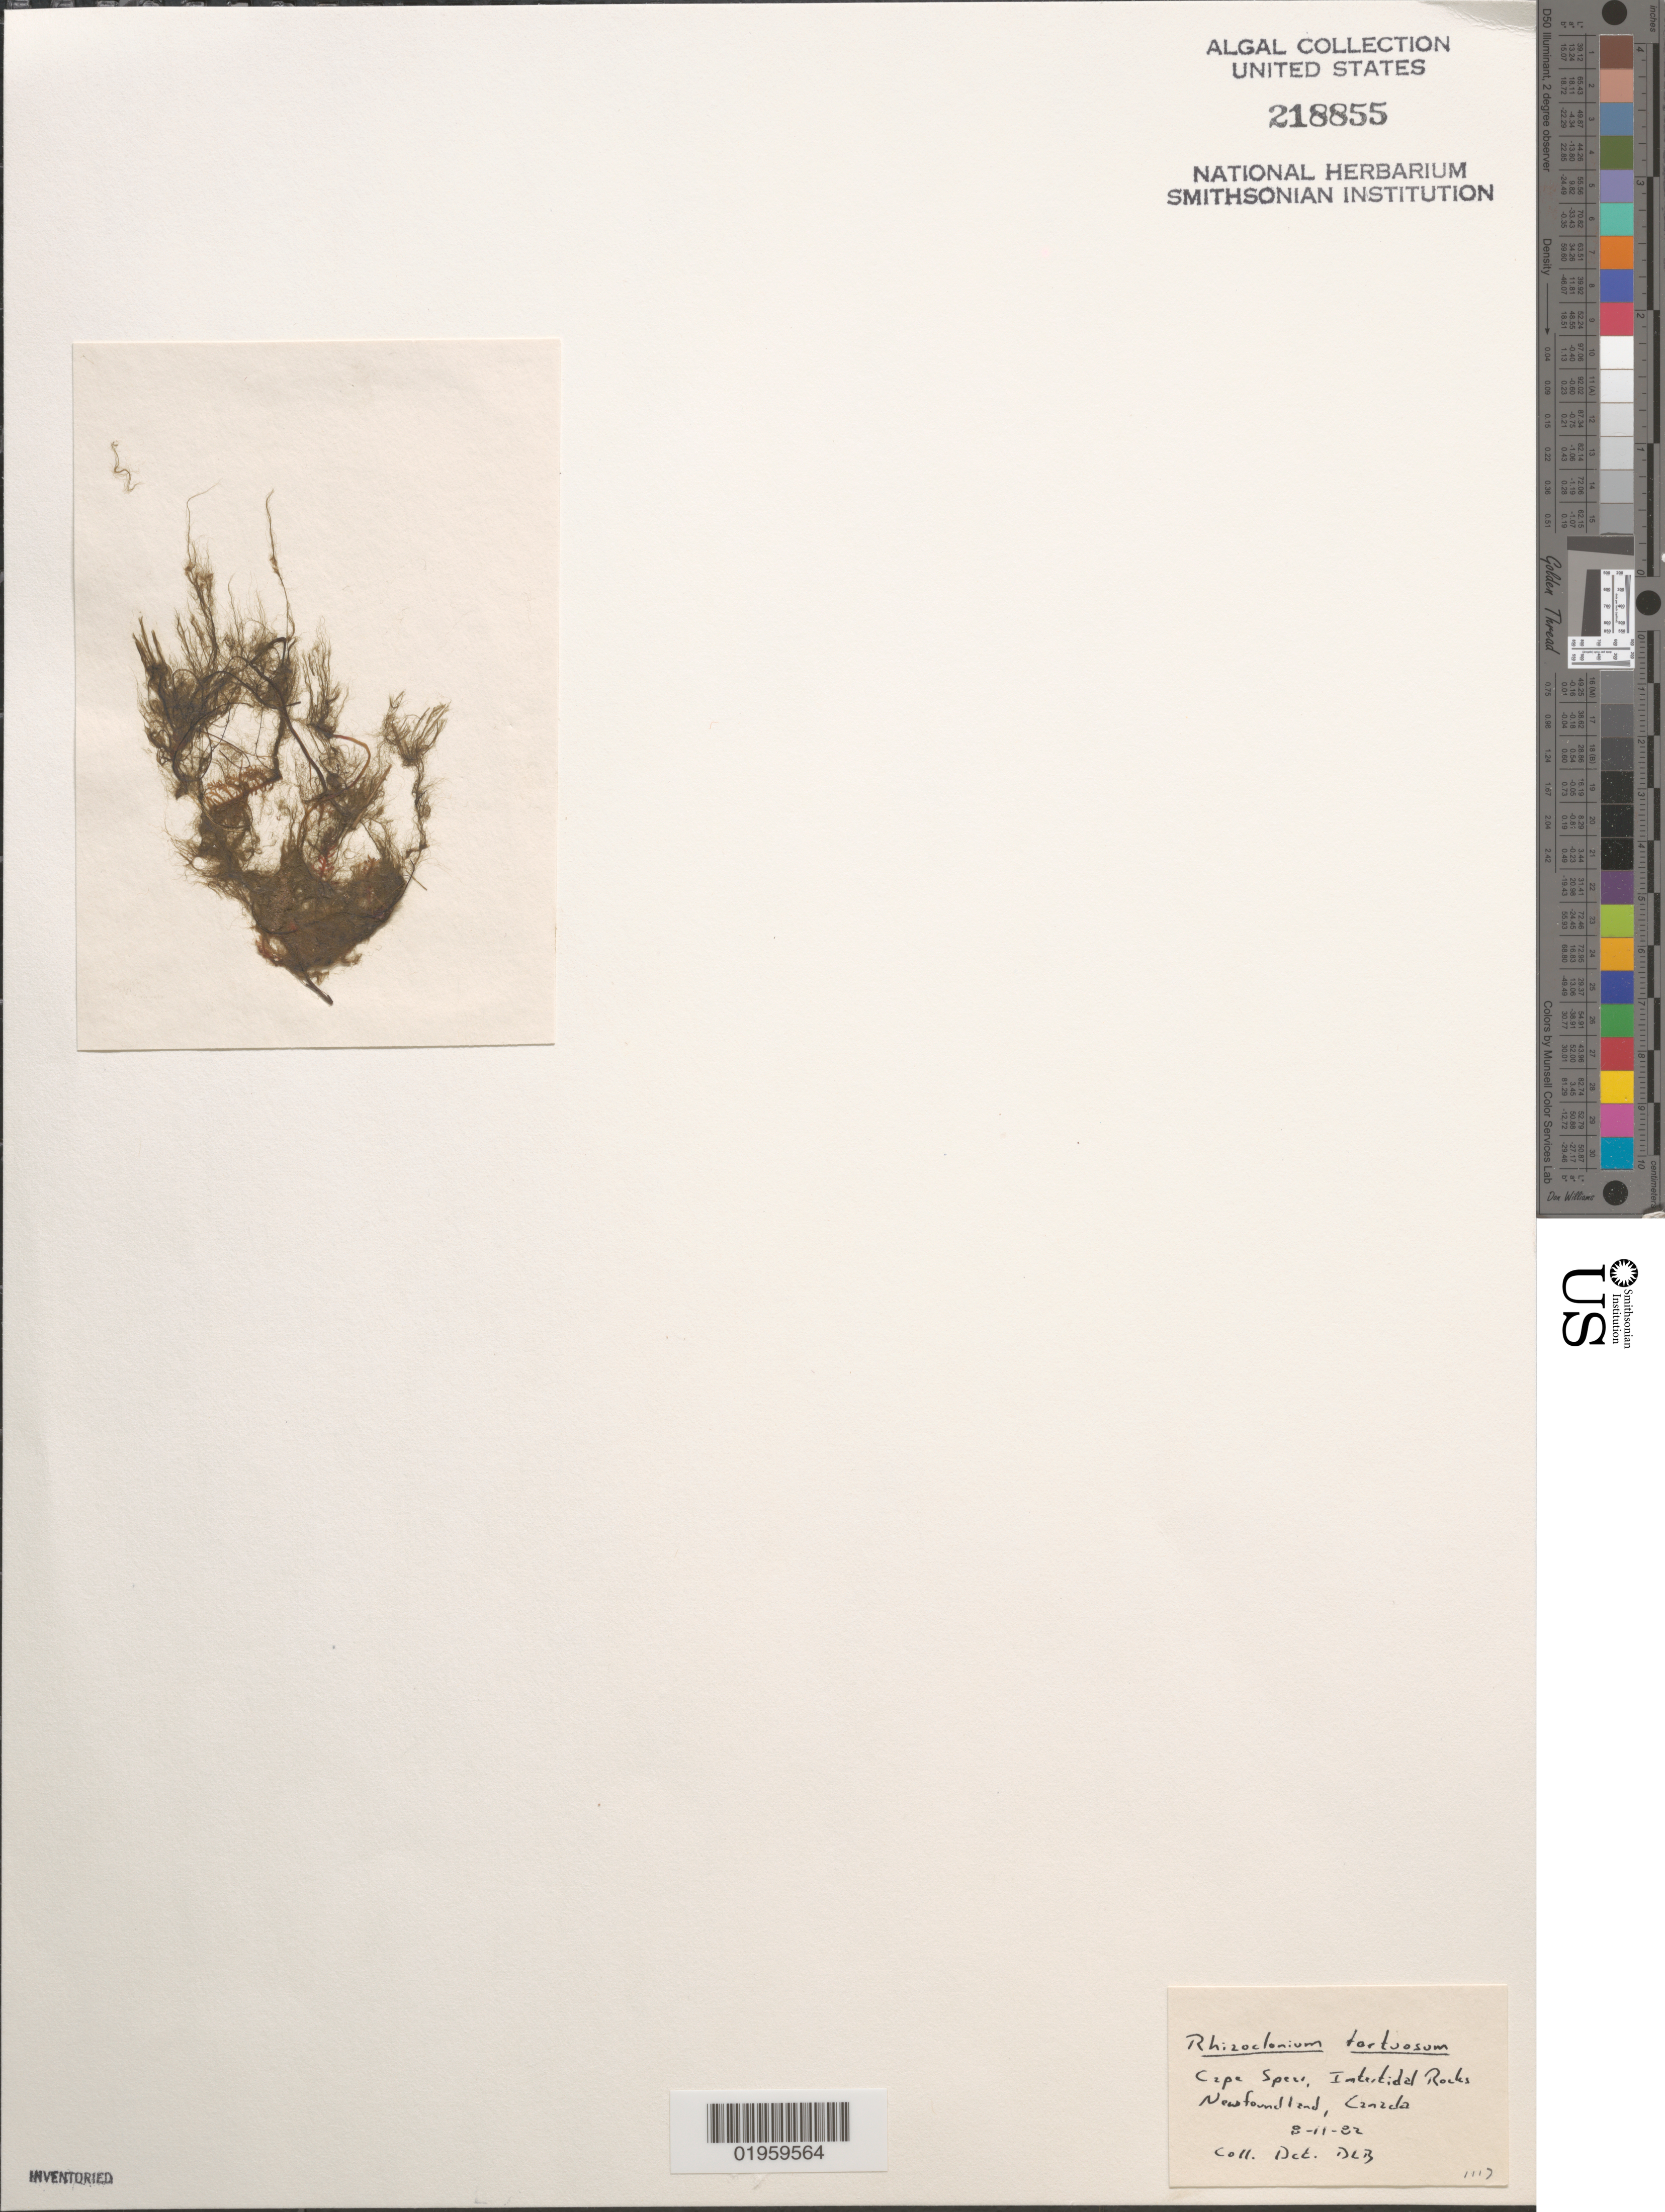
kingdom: Plantae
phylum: Chlorophyta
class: Ulvophyceae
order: Cladophorales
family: Cladophoraceae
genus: Chaetomorpha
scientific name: Chaetomorpha tortuosa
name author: (Dilwyn) Kütz.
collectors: D.L. Ballantine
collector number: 1117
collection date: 1982-08-11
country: Canada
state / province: Newfoundland and Labrador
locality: Cape Spear, Intertidal Rocks.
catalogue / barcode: US 218855